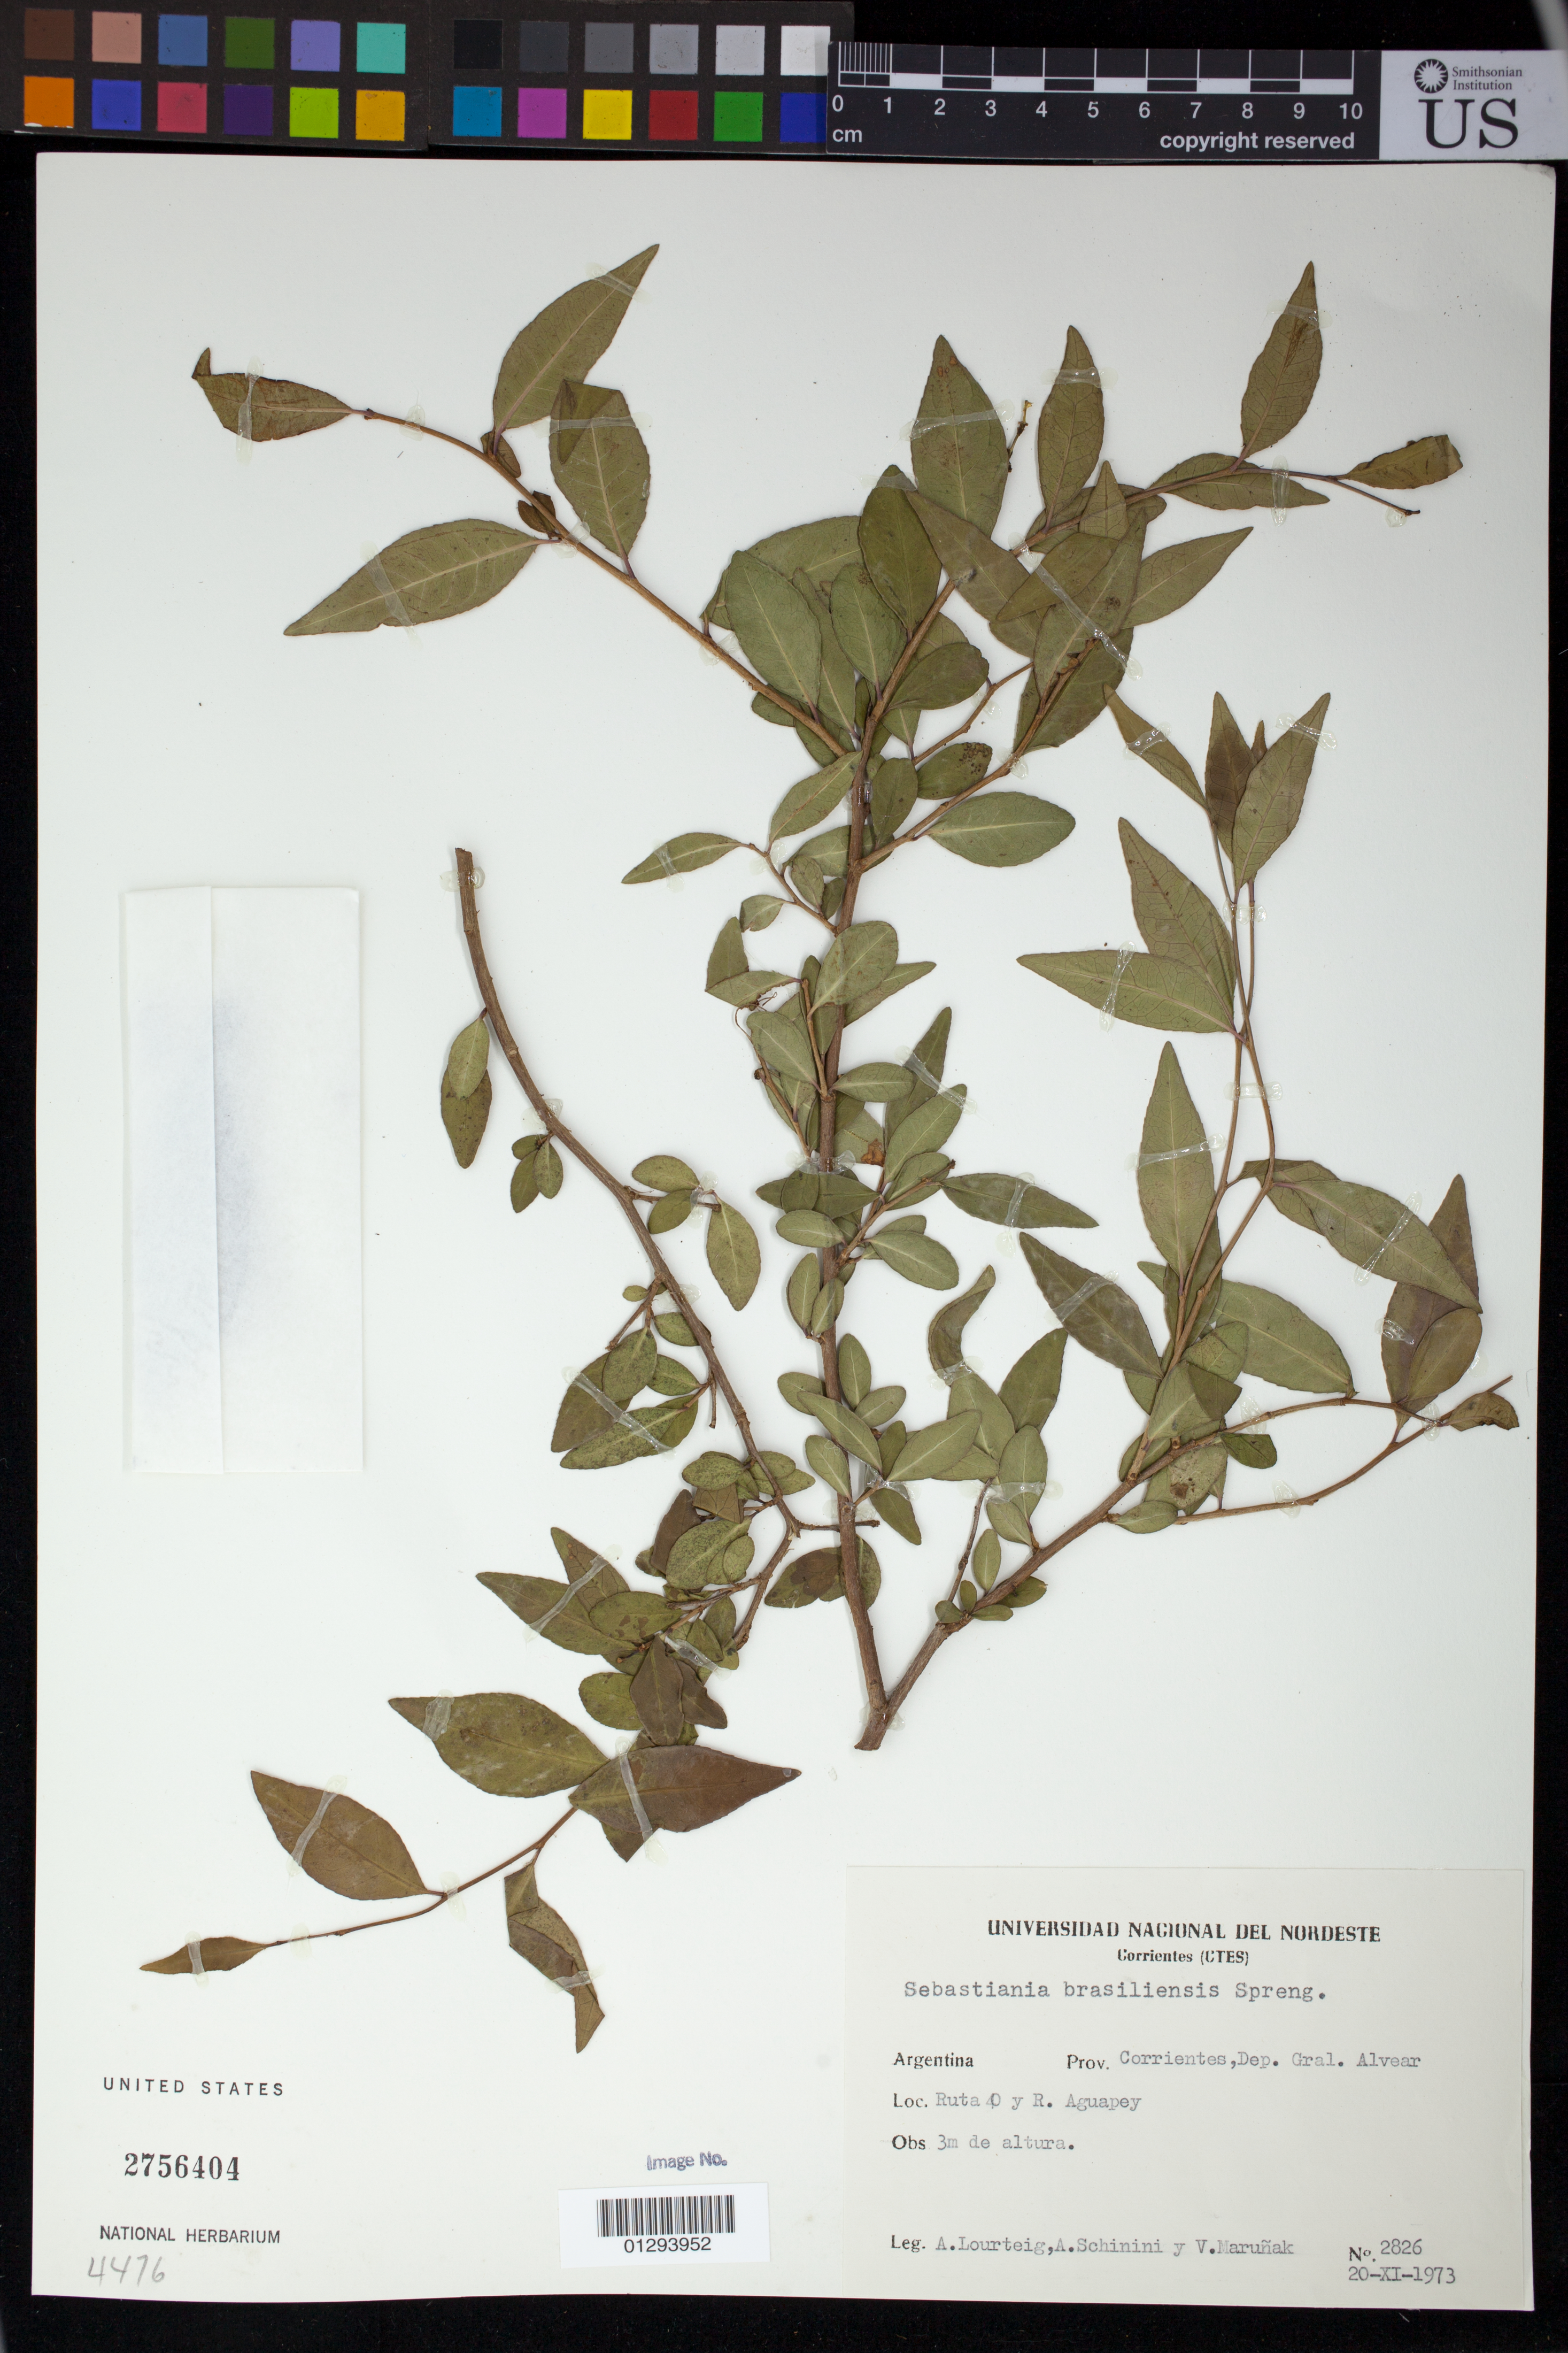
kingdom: Plantae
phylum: Tracheophyta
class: Magnoliopsida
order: Malpighiales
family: Euphorbiaceae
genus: Sebastiania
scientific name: Sebastiania brasiliensis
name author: Spreng.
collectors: A. Lourteig, A. Schinini & V. Marunak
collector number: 2826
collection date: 1973-11-20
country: Argentina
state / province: Corrientes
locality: Ruta 40 y R. Aguapey. Corrientes, Dep. Gral. Alvear.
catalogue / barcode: US 2756404